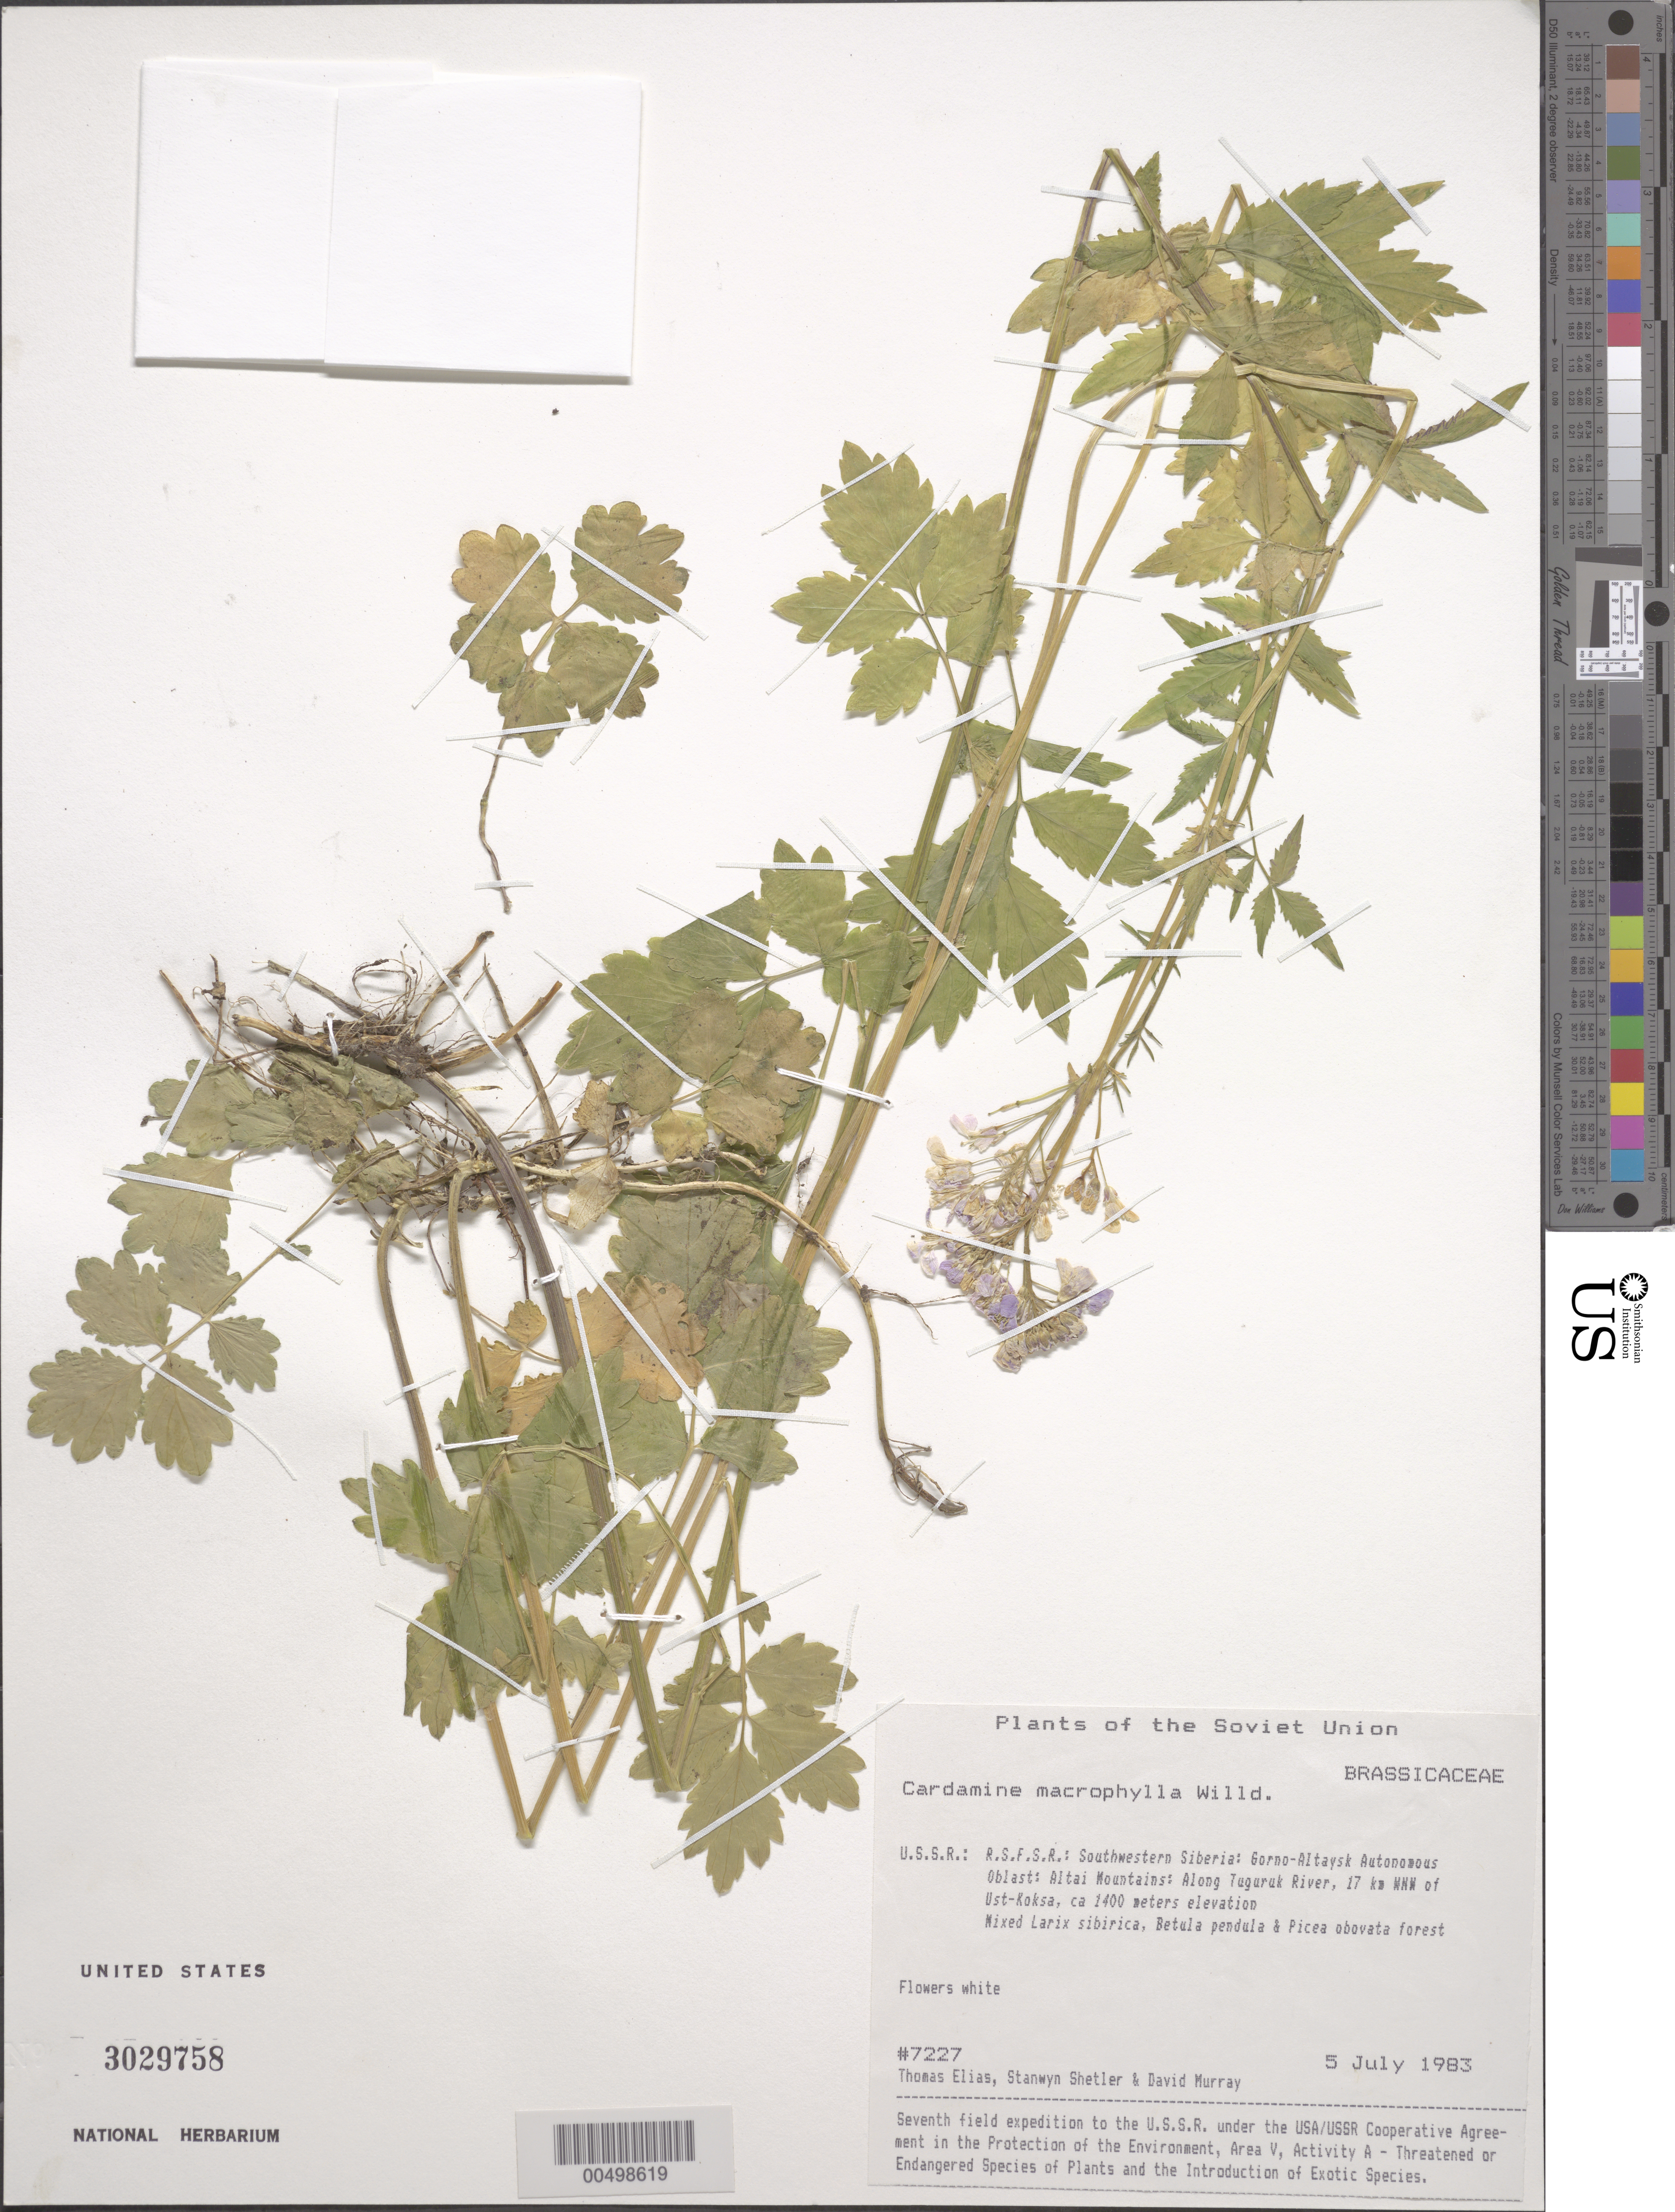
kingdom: Plantae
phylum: Tracheophyta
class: Magnoliopsida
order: Brassicales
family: Brassicaceae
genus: Cardamine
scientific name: Cardamine macrophylla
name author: Willd.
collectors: T. Elias, S. Shetler & D. F. Murray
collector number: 7227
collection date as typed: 05 Jul 1983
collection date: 1983-07-05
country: Russian Federation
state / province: Altai Republic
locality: Altai Mountains, along Tuguruk River, 17 km WNW of Ust-Koksa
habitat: mixed Larix sibirica, Betula pendula and Picea obovata forest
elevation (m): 1400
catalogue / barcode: US 3029758